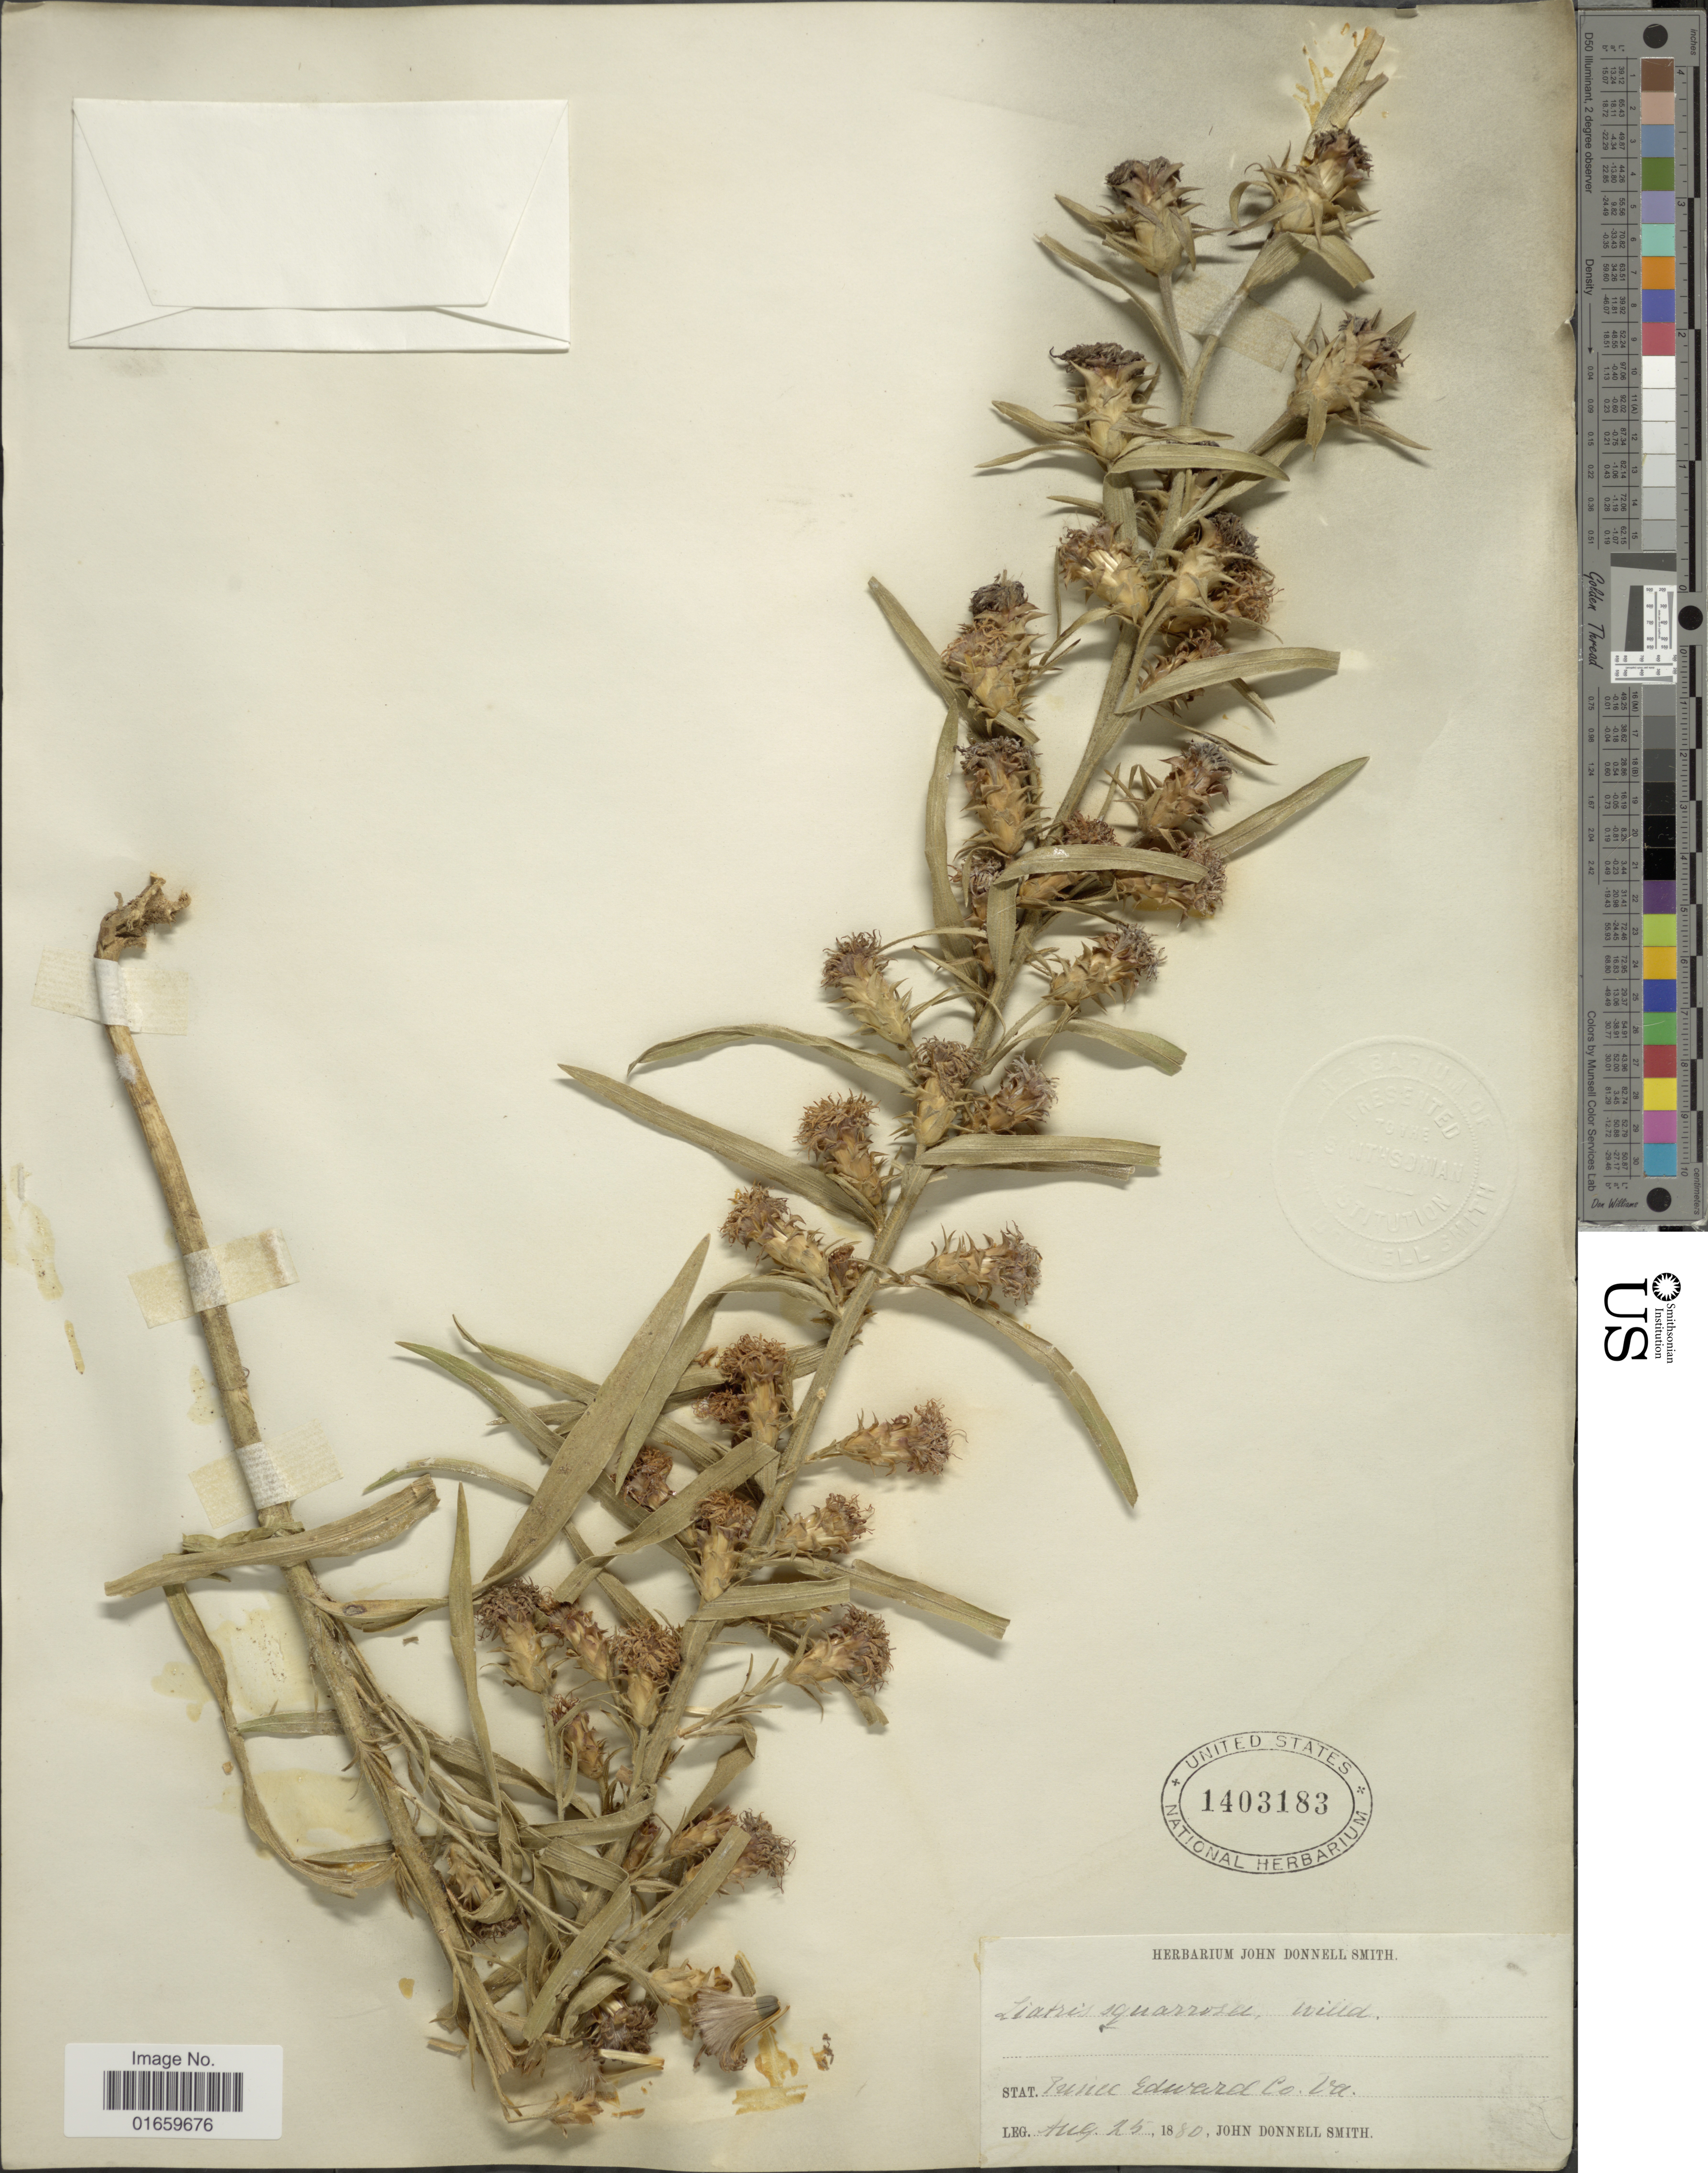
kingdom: Plantae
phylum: Tracheophyta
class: Magnoliopsida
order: Asterales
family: Asteraceae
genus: Liatris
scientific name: Liatris squarrosa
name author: (L.) Michx.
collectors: J. Donnell Smith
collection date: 1880-08-25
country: United States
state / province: Virginia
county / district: Prince Edward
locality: Stat. Tunice Edward Co.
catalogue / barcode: US 1403183